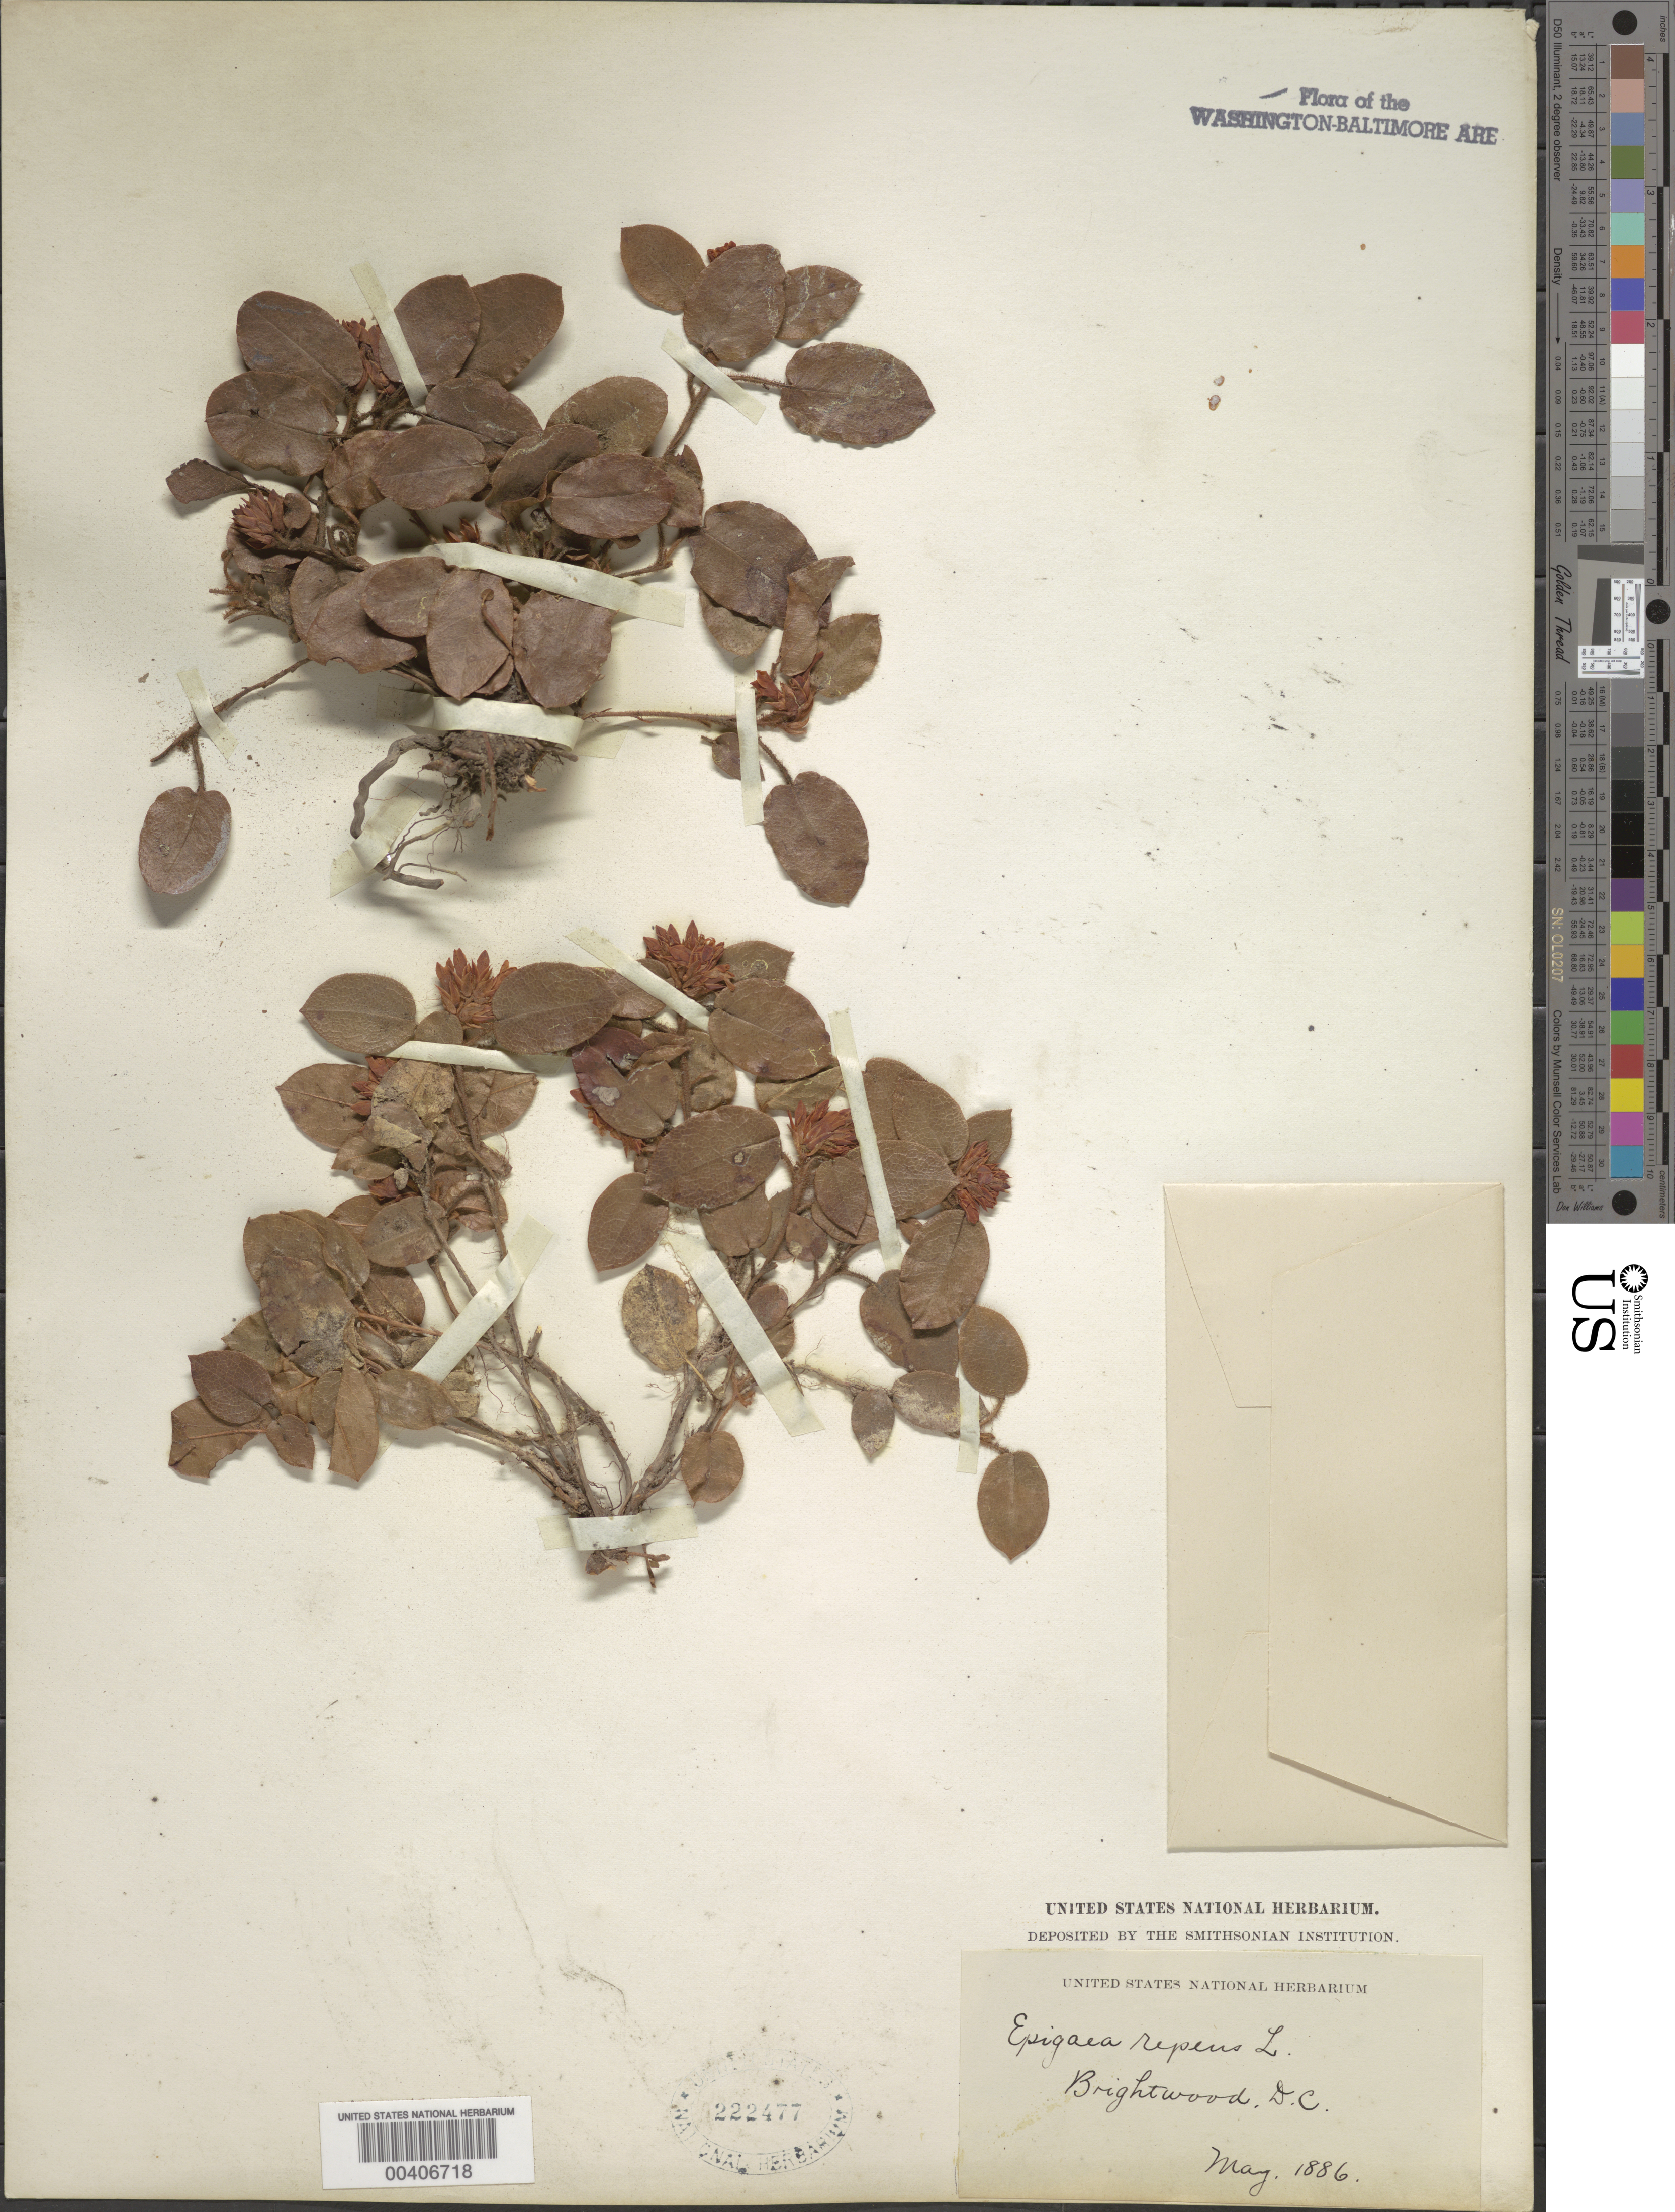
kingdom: Plantae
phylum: Tracheophyta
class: Magnoliopsida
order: Ericales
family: Ericaceae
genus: Epigaea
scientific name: Epigaea repens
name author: L.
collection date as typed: May 1886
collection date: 1886-05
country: United States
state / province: District of Columbia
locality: Brightwood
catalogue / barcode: US 222477